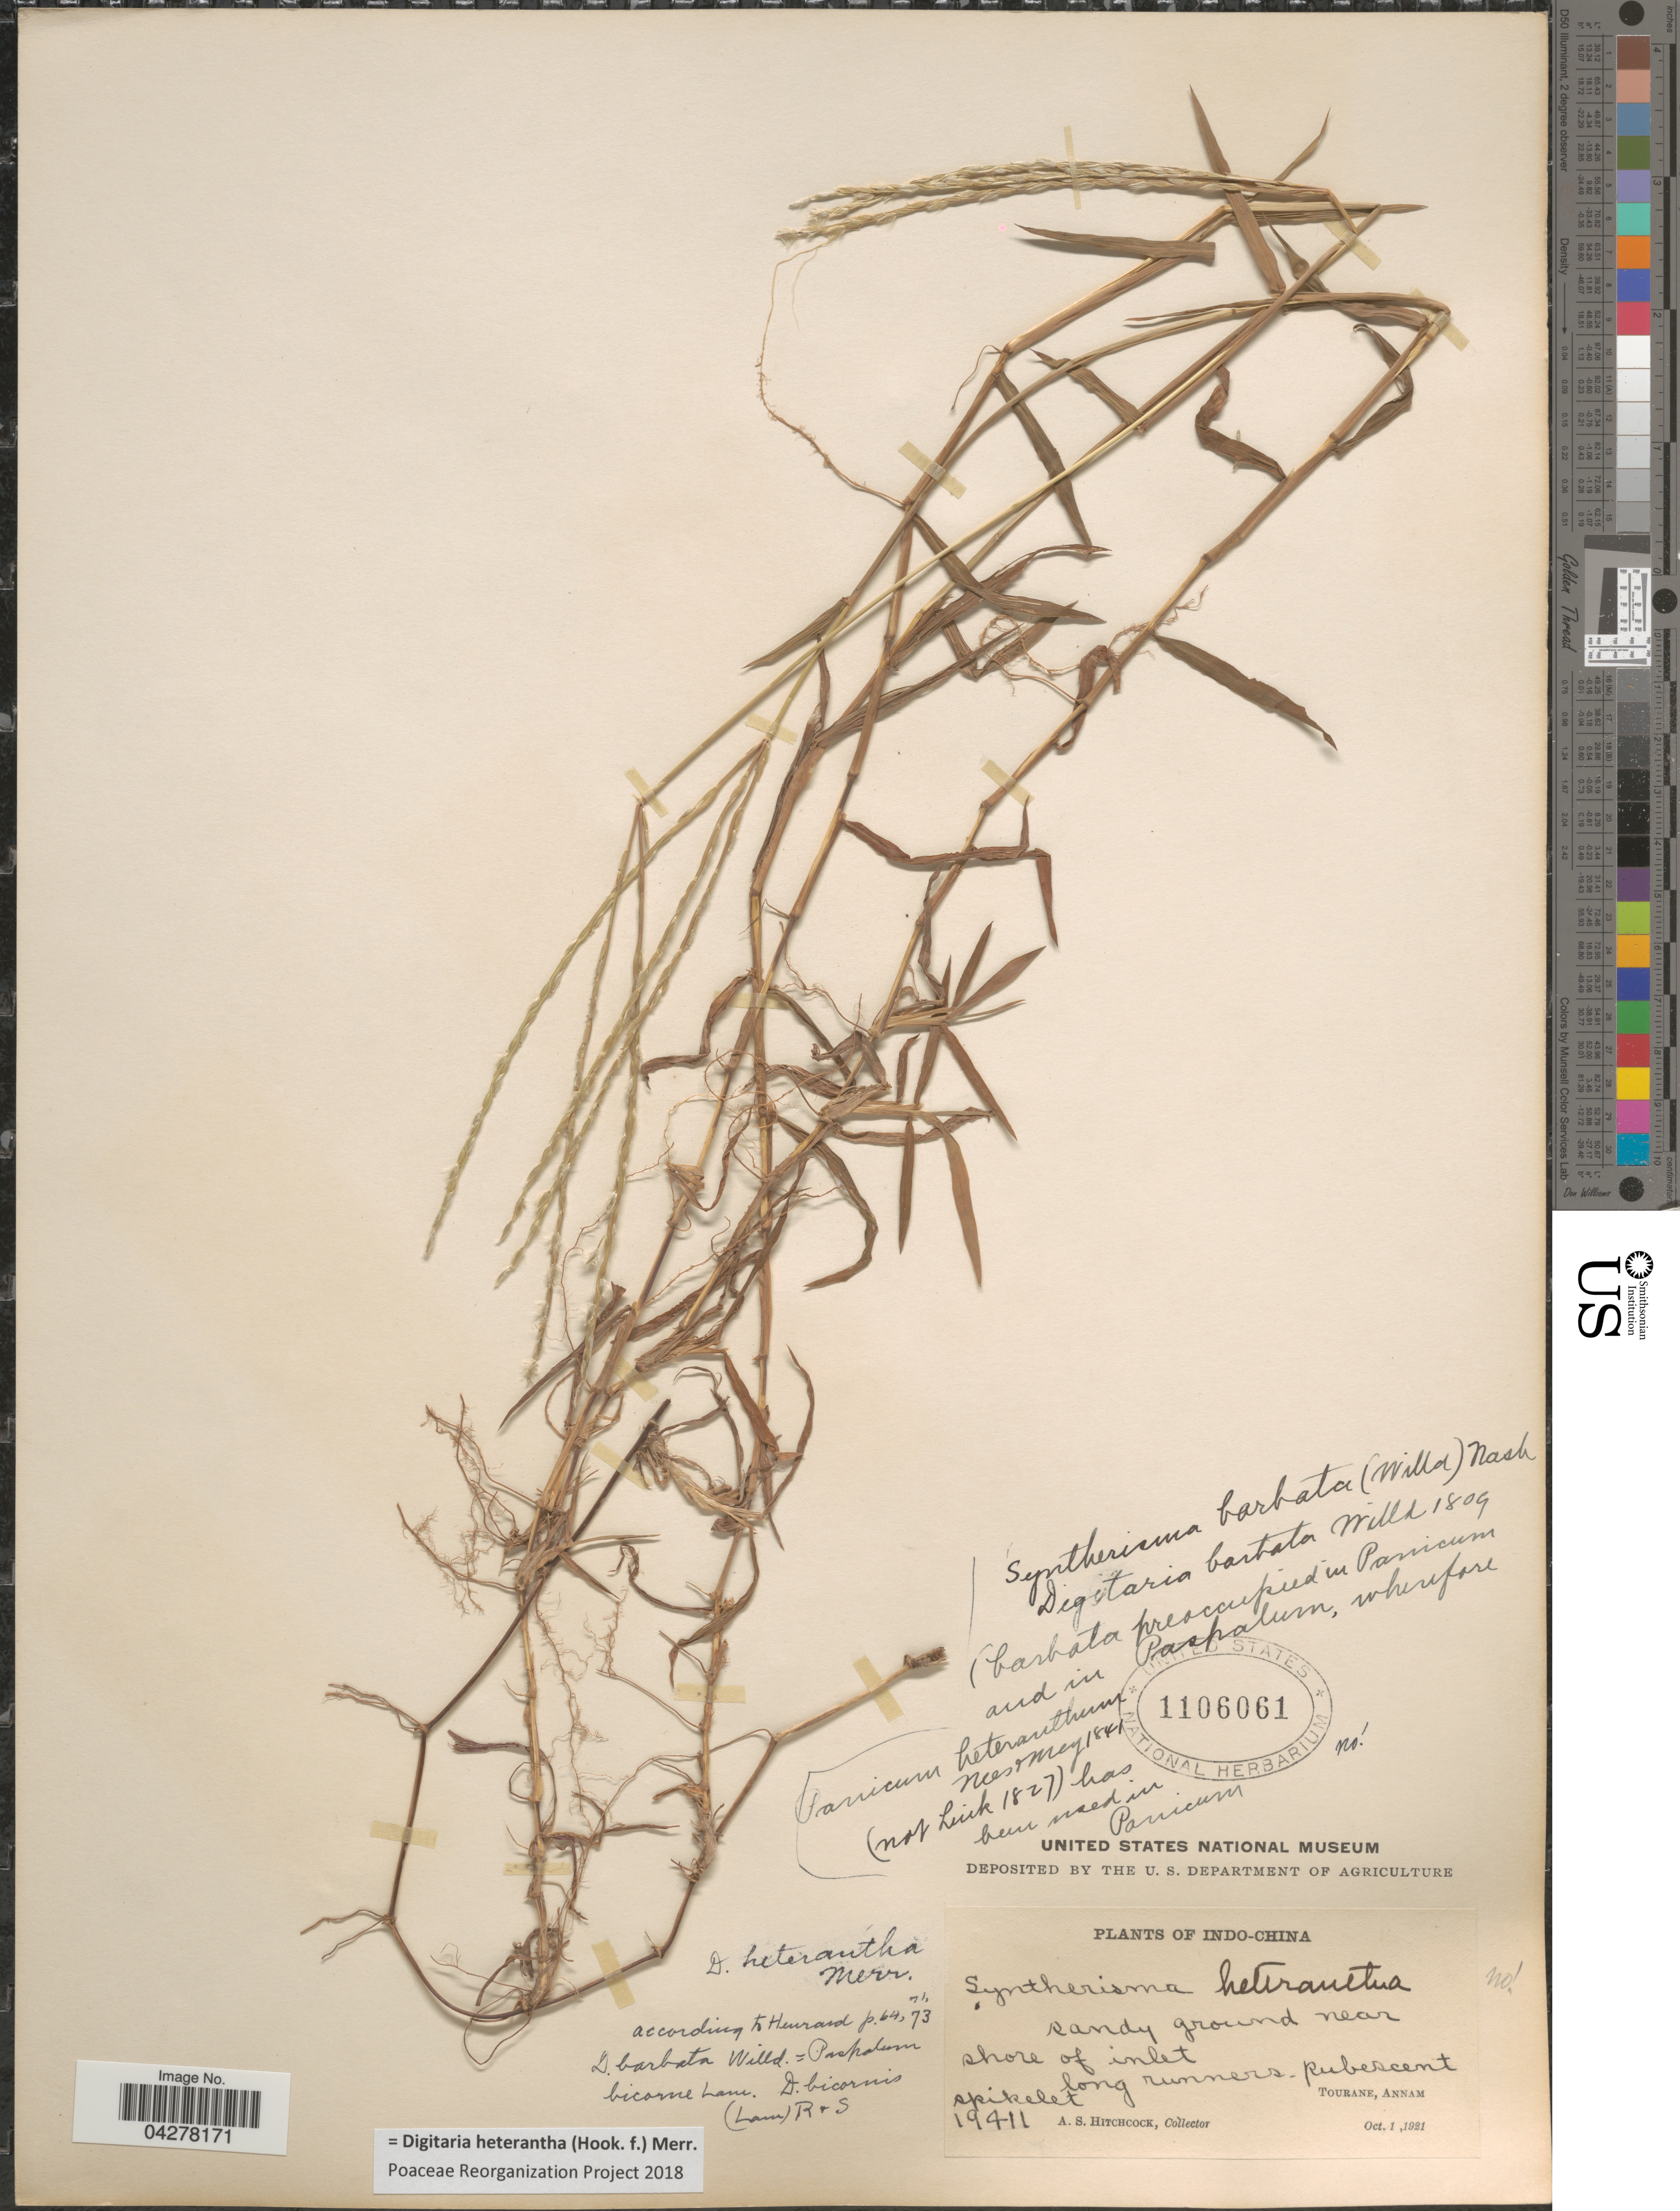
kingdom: Plantae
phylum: Tracheophyta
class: Liliopsida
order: Poales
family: Poaceae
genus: Digitaria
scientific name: Digitaria heterantha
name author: (Hook. f.) Merr.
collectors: A. S. Hitchcock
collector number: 19411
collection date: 1921-10-01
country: Vietnam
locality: Indo-China. Sandy ground near shore of inlet long runners. Pubescent spikelet. Tourane, Annam.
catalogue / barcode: US 1106061